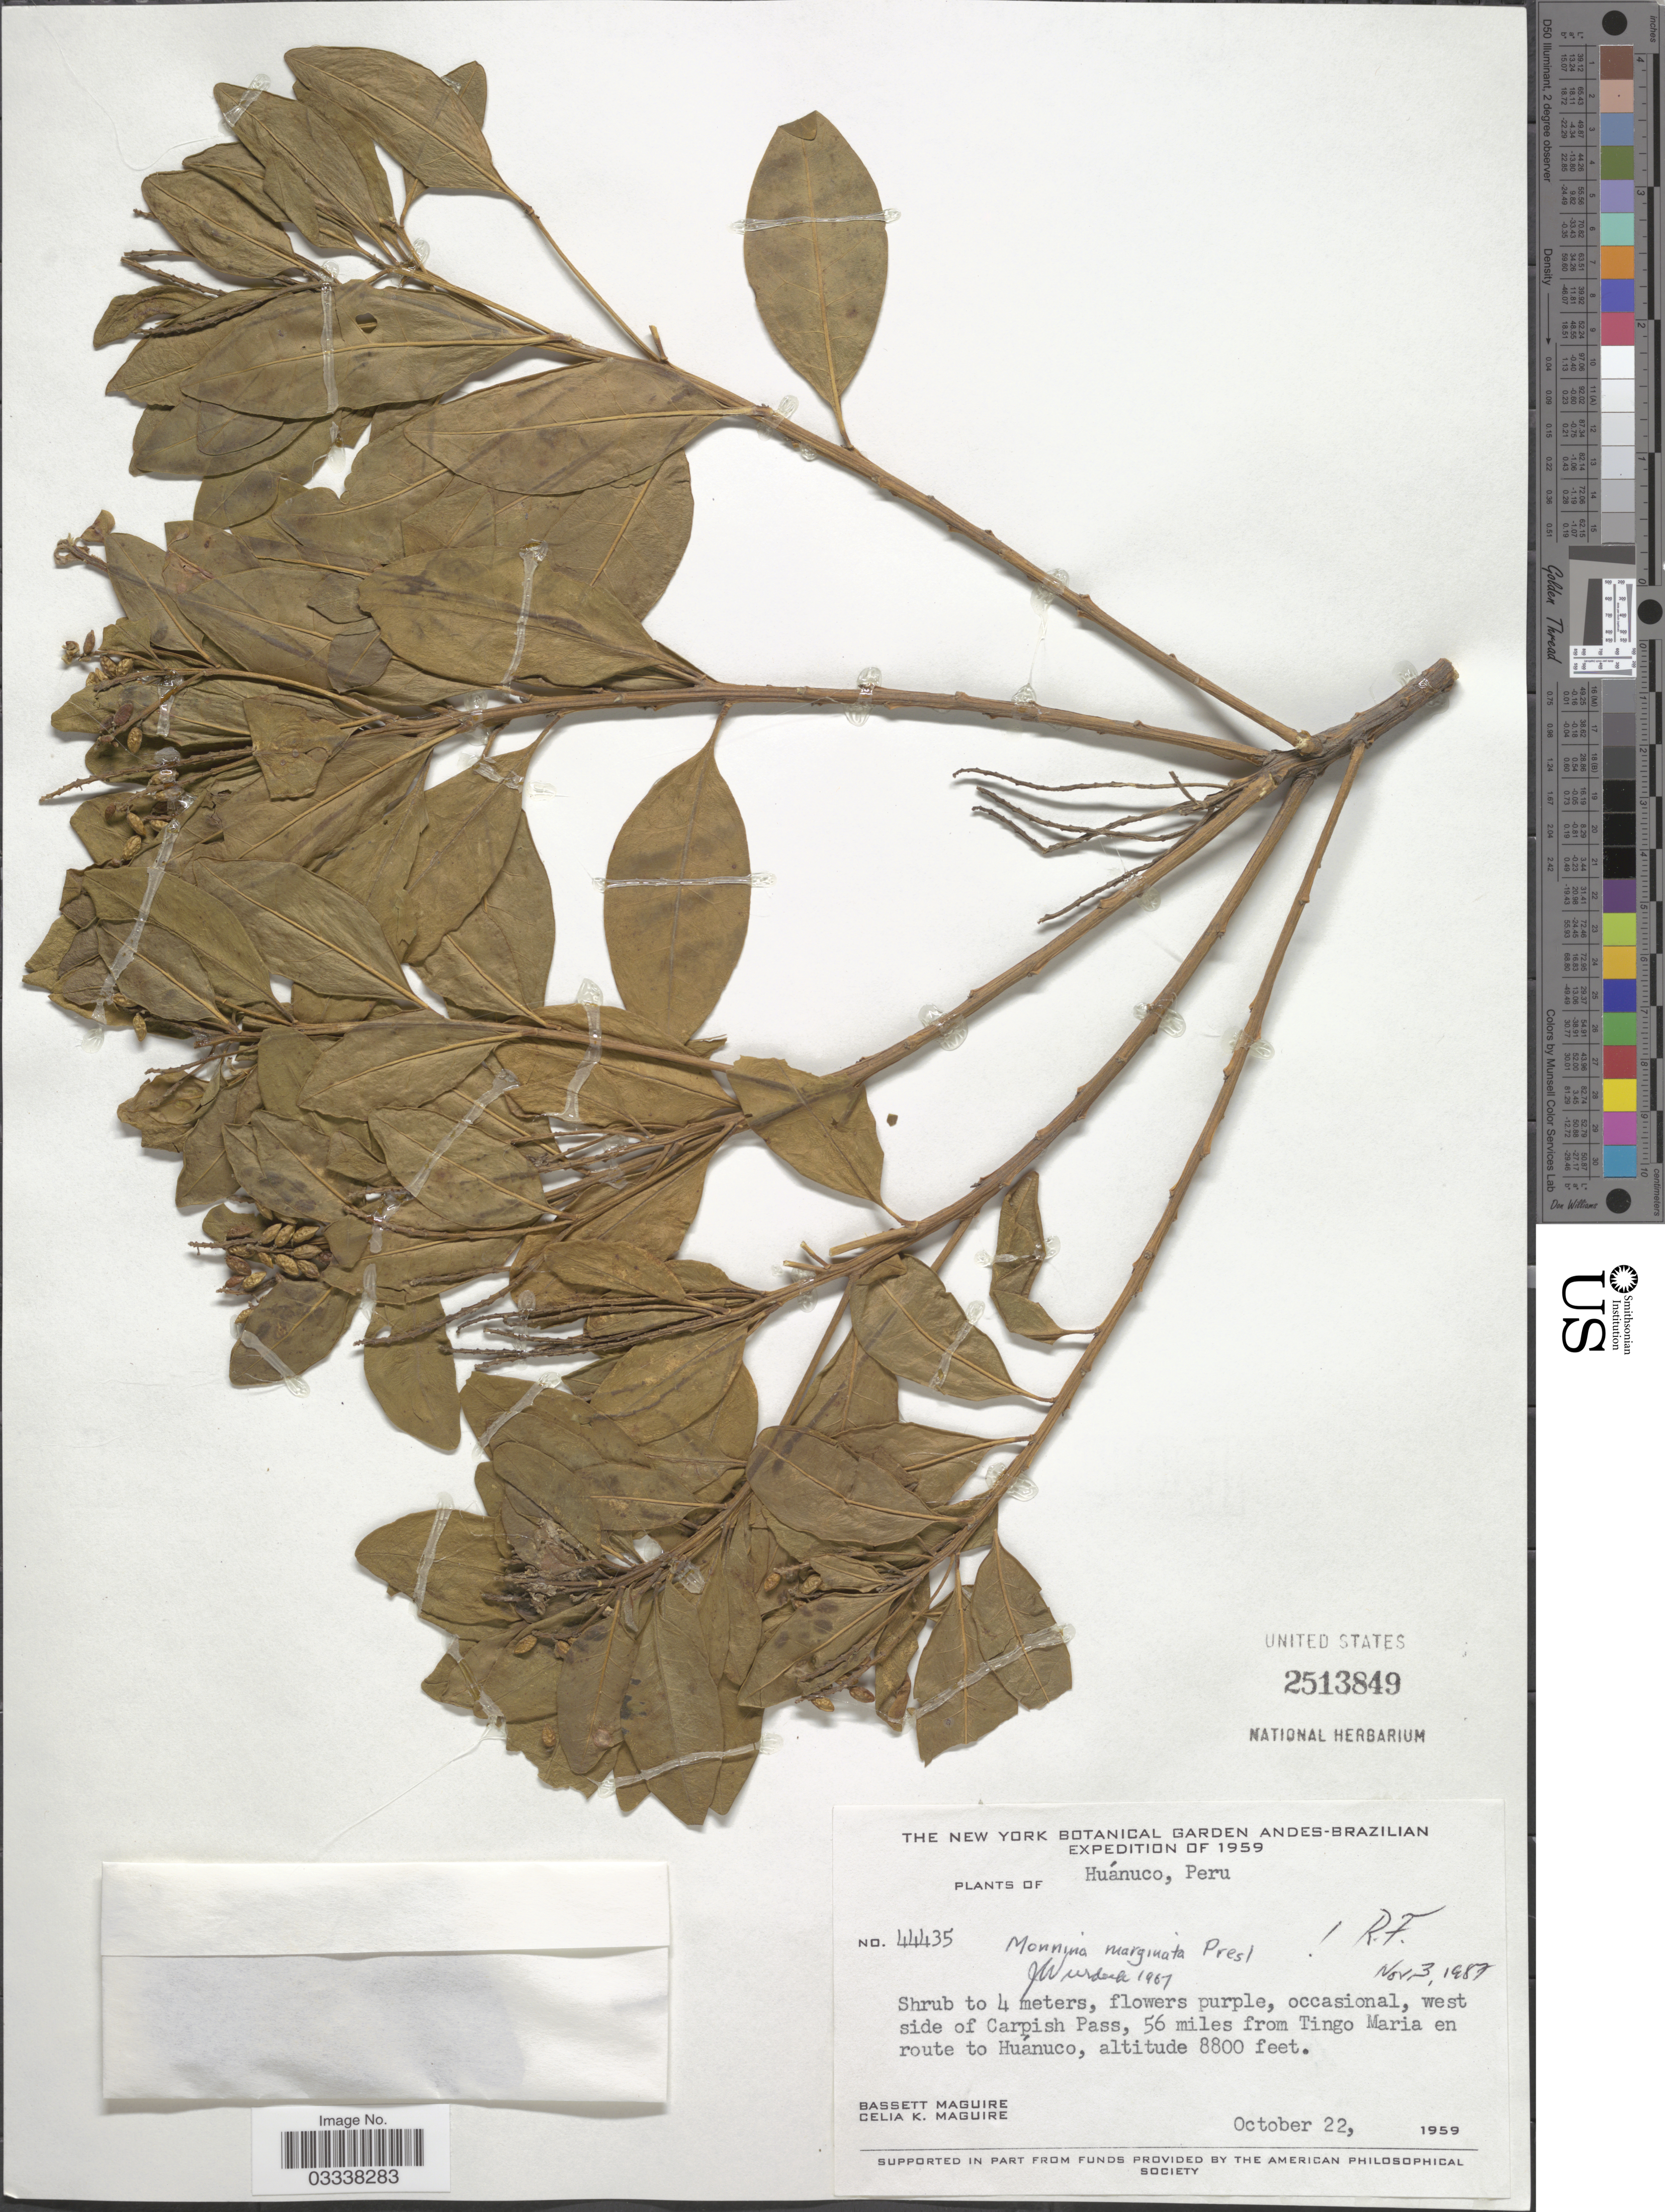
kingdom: Plantae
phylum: Tracheophyta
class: Magnoliopsida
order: Fabales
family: Polygalaceae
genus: Monnina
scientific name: Monnina marginata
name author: C. Presl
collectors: B. Maguire & C. K. Maguire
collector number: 44435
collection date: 1959-10-22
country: Peru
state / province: Huánuco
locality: West side of Carpish Pass, 56 miles from Tingo Maria en route to Huánuco.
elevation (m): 2682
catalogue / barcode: US 2513849